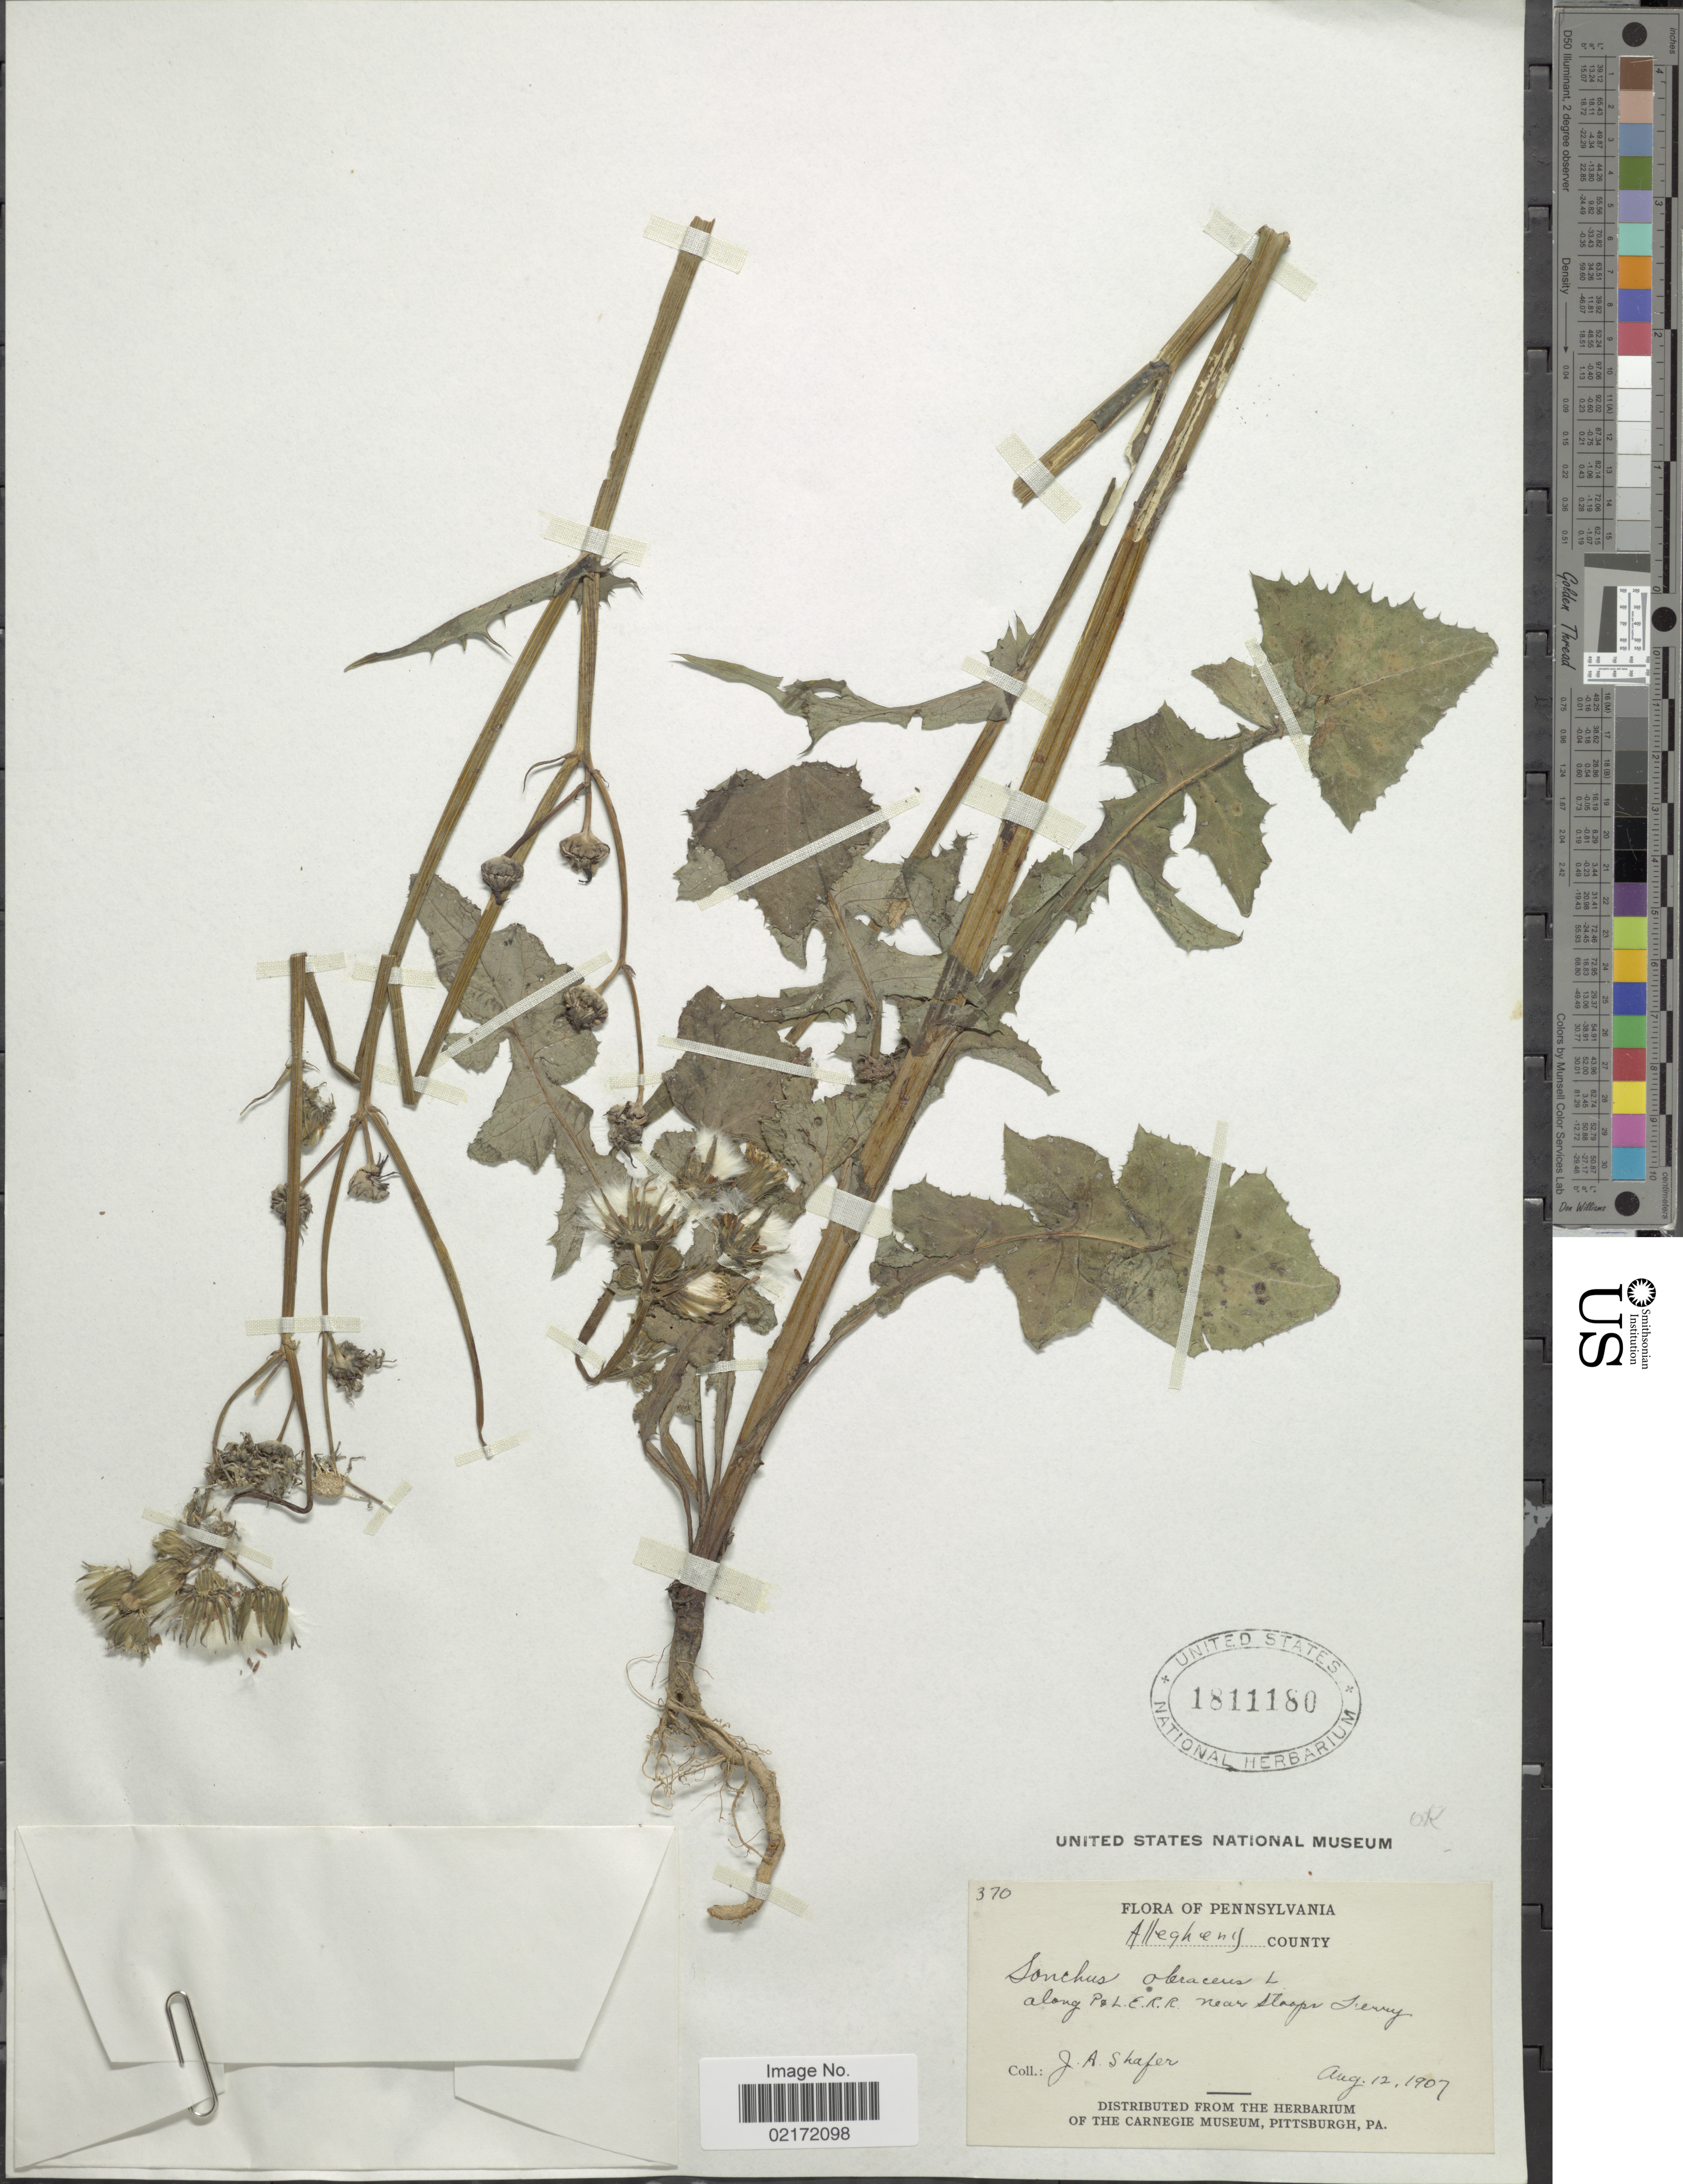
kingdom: Plantae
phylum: Tracheophyta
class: Magnoliopsida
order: Asterales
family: Asteraceae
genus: Sonchus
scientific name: Sonchus oleraceus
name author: L.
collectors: J. A. Shafer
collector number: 370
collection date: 1907-08-12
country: United States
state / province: Pennsylvania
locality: Allegheny County. Along P. & L.E.R.R. near Stoops Ferry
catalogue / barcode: US 1811180